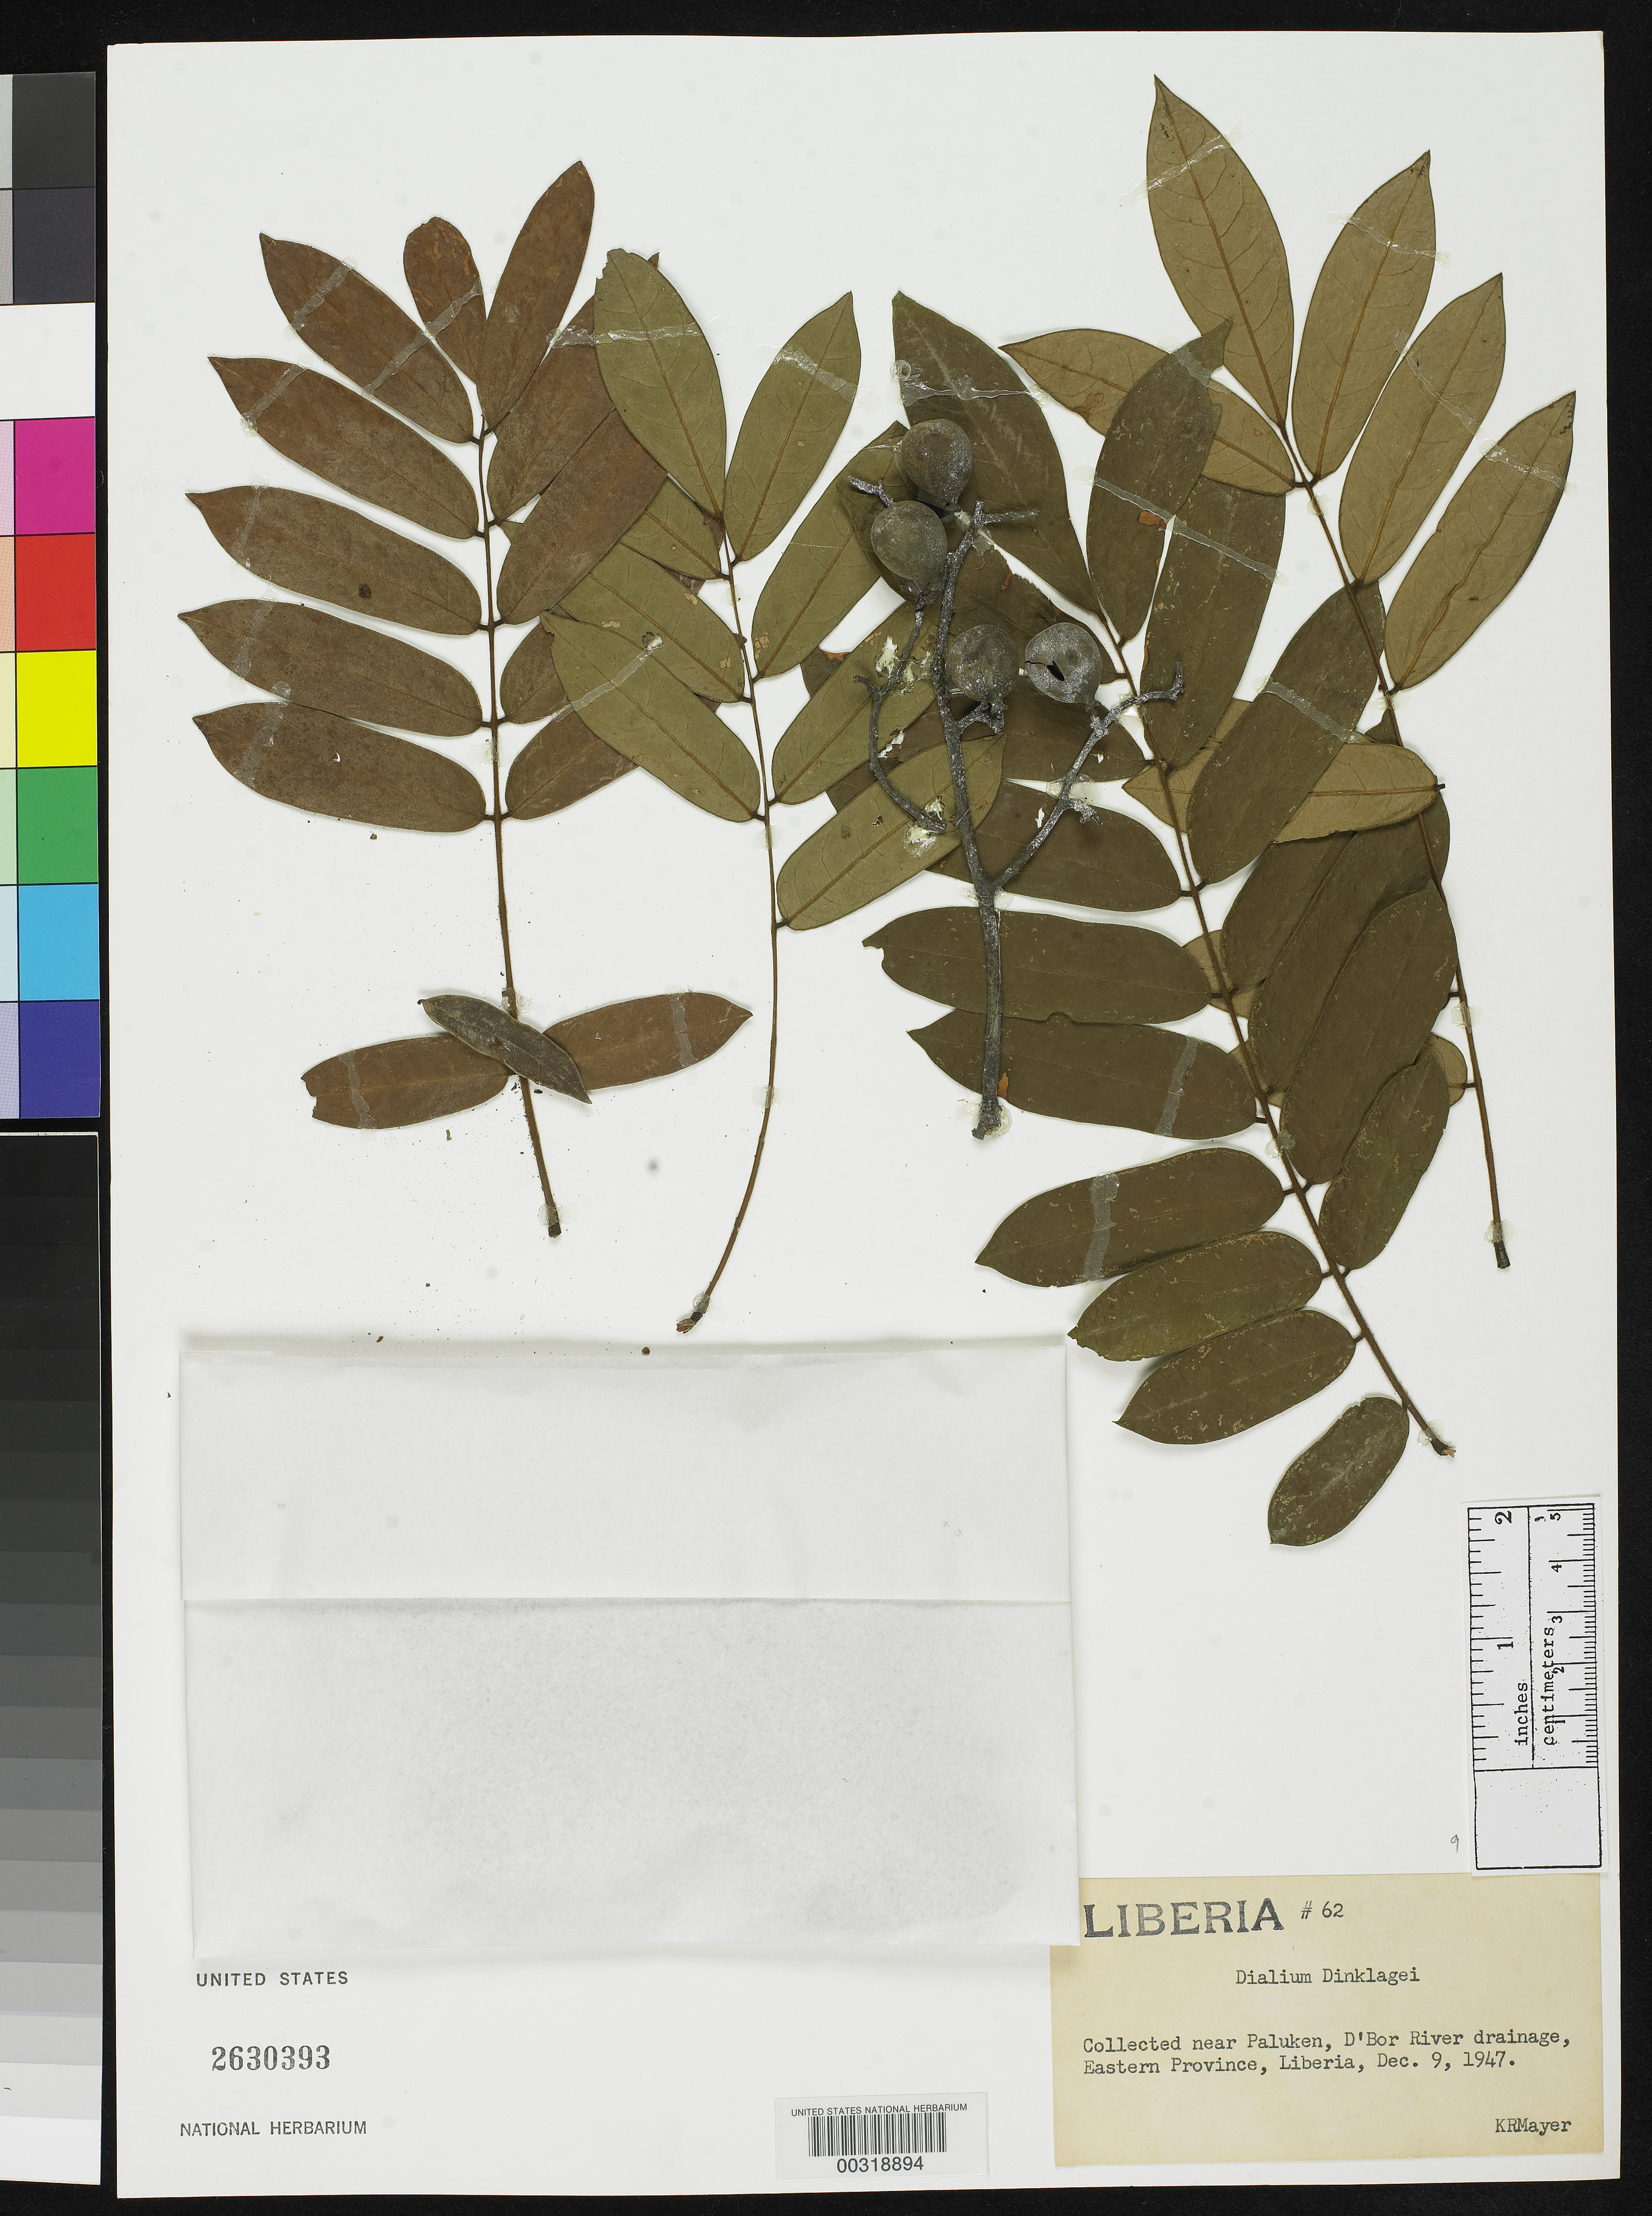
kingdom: Plantae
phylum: Tracheophyta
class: Magnoliopsida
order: Fabales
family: Fabaceae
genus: Dialium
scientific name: Dialium dinklagei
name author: Harms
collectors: K. R. Mayer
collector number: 62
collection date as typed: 09 Dec 1947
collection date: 1947-12-09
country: Liberia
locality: Near paluken, d'bor river drainage, eastern prov.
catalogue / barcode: US 2630393